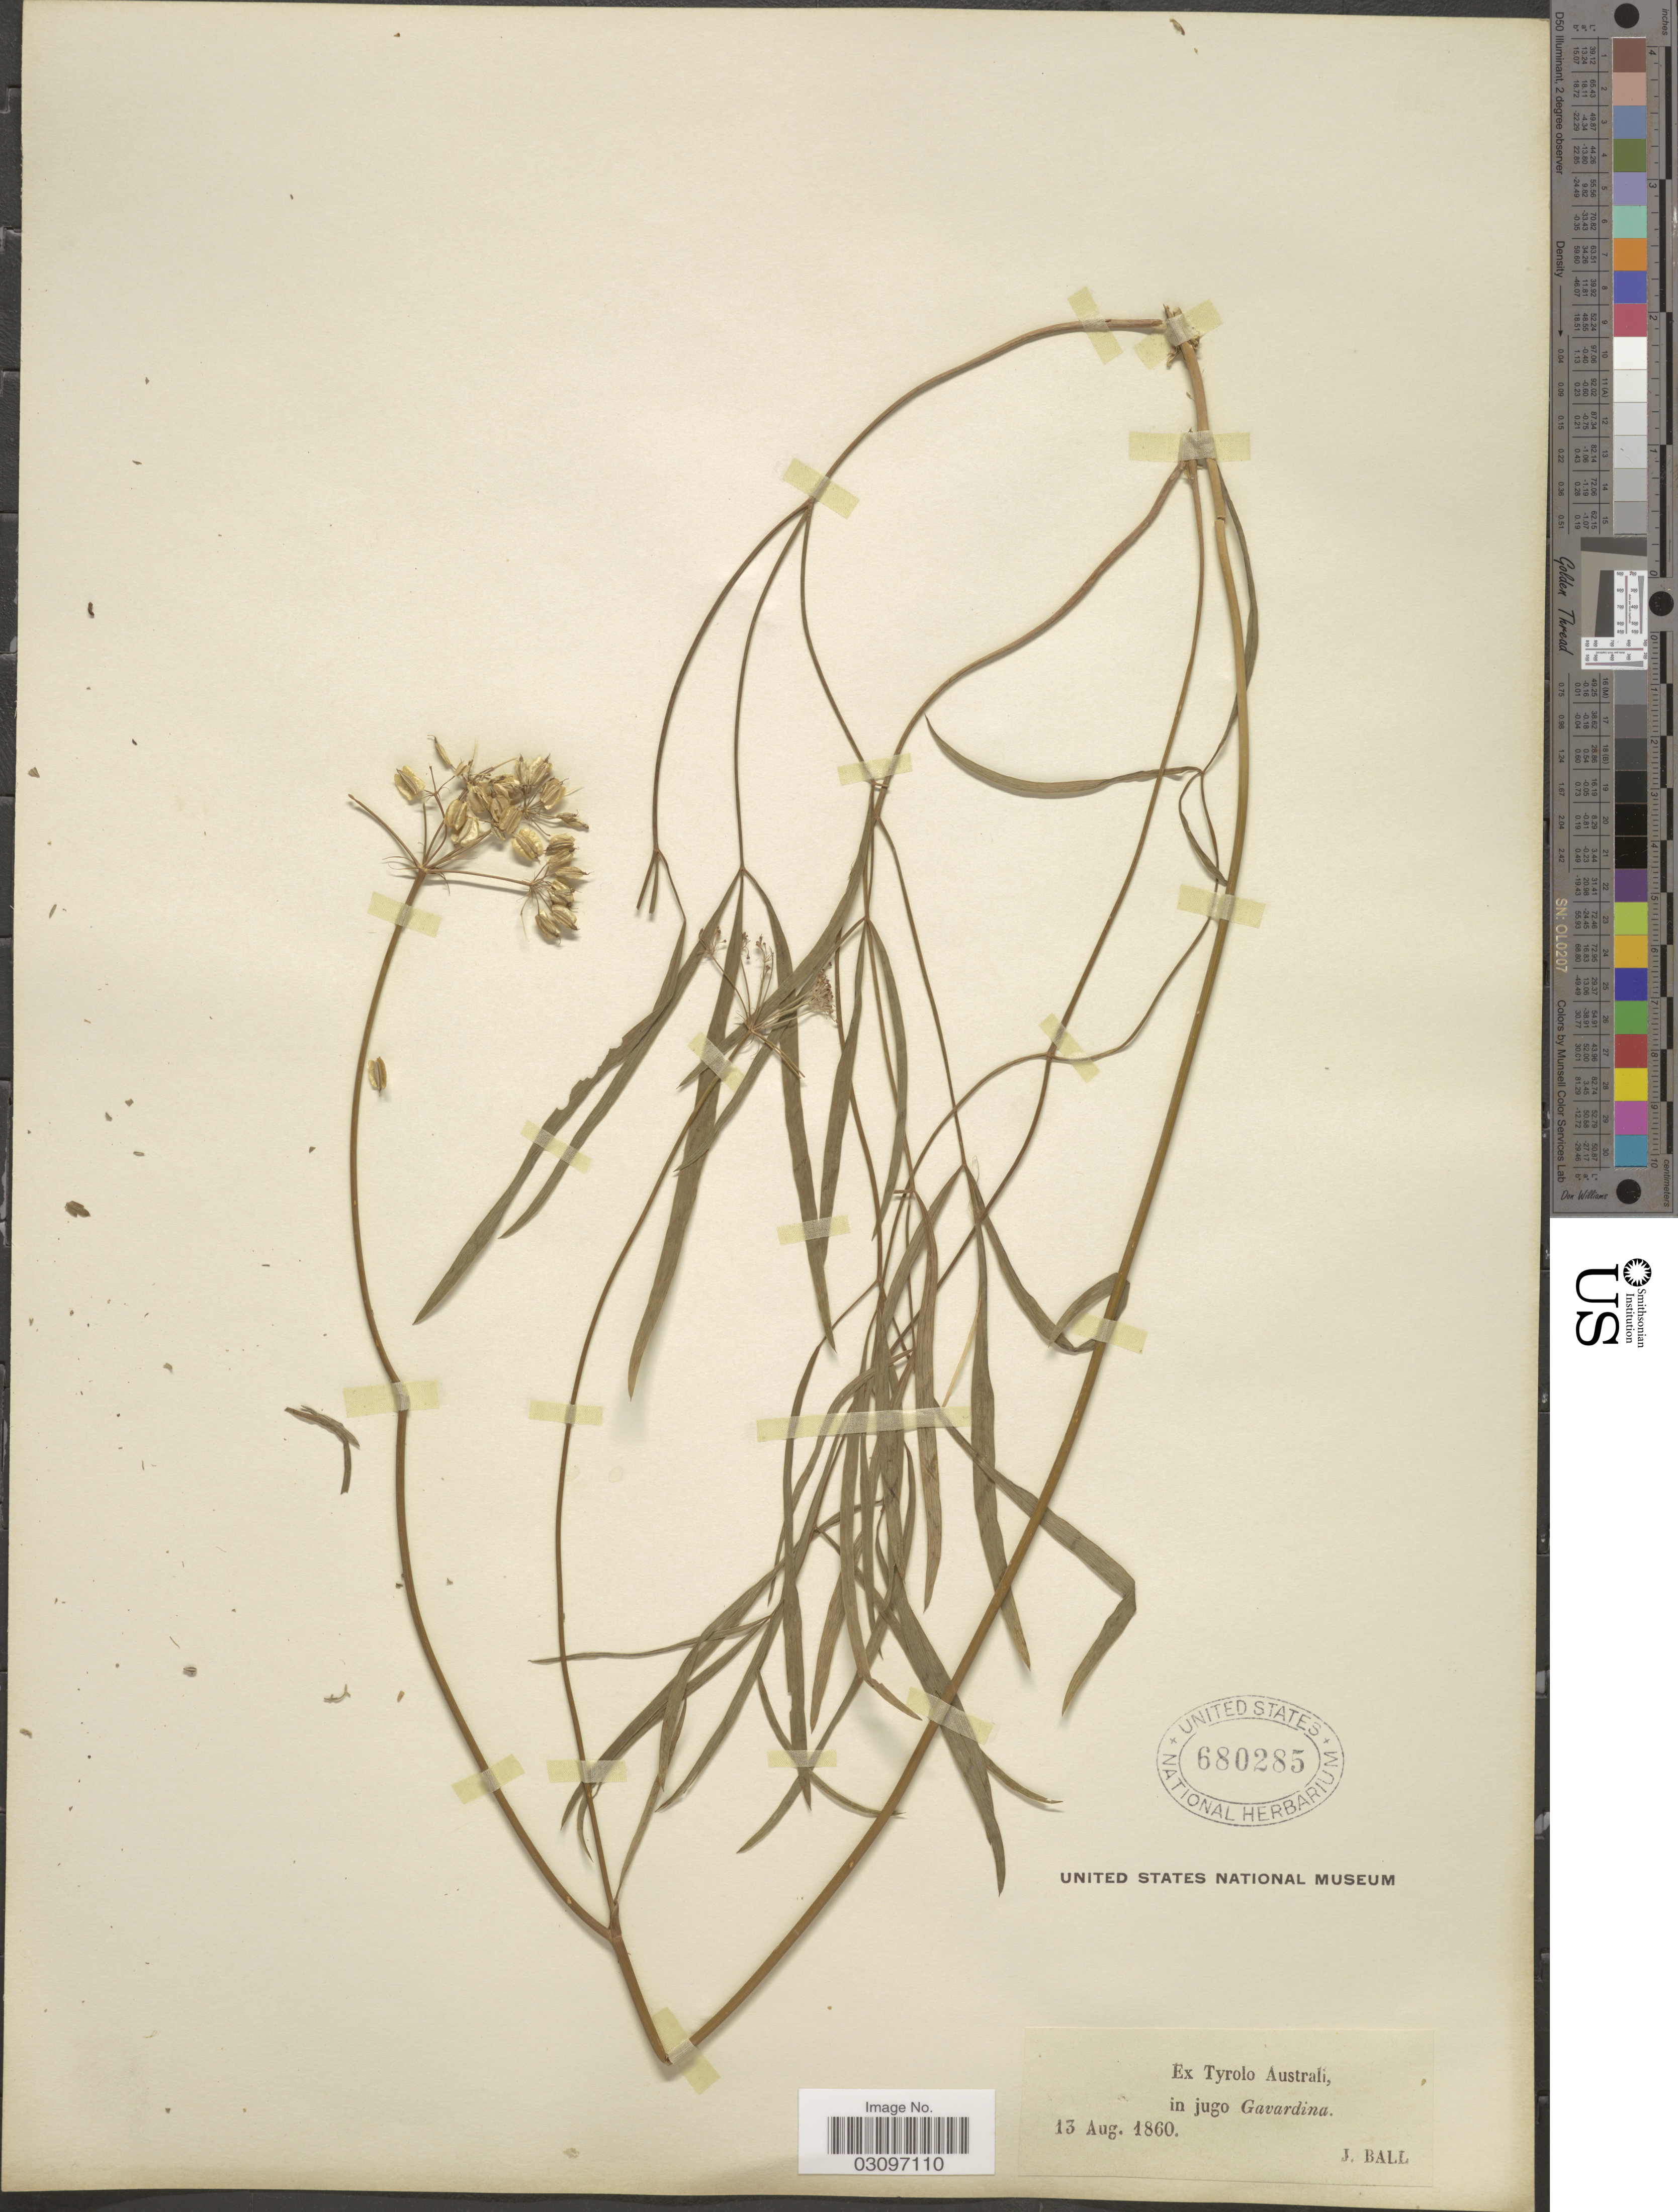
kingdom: Plantae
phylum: Tracheophyta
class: Magnoliopsida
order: Apiales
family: Apiaceae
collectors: J. Ball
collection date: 1860-08-13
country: Italy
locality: Ex Tyrolo Australi, in jugo Gavardina.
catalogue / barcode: US 680285